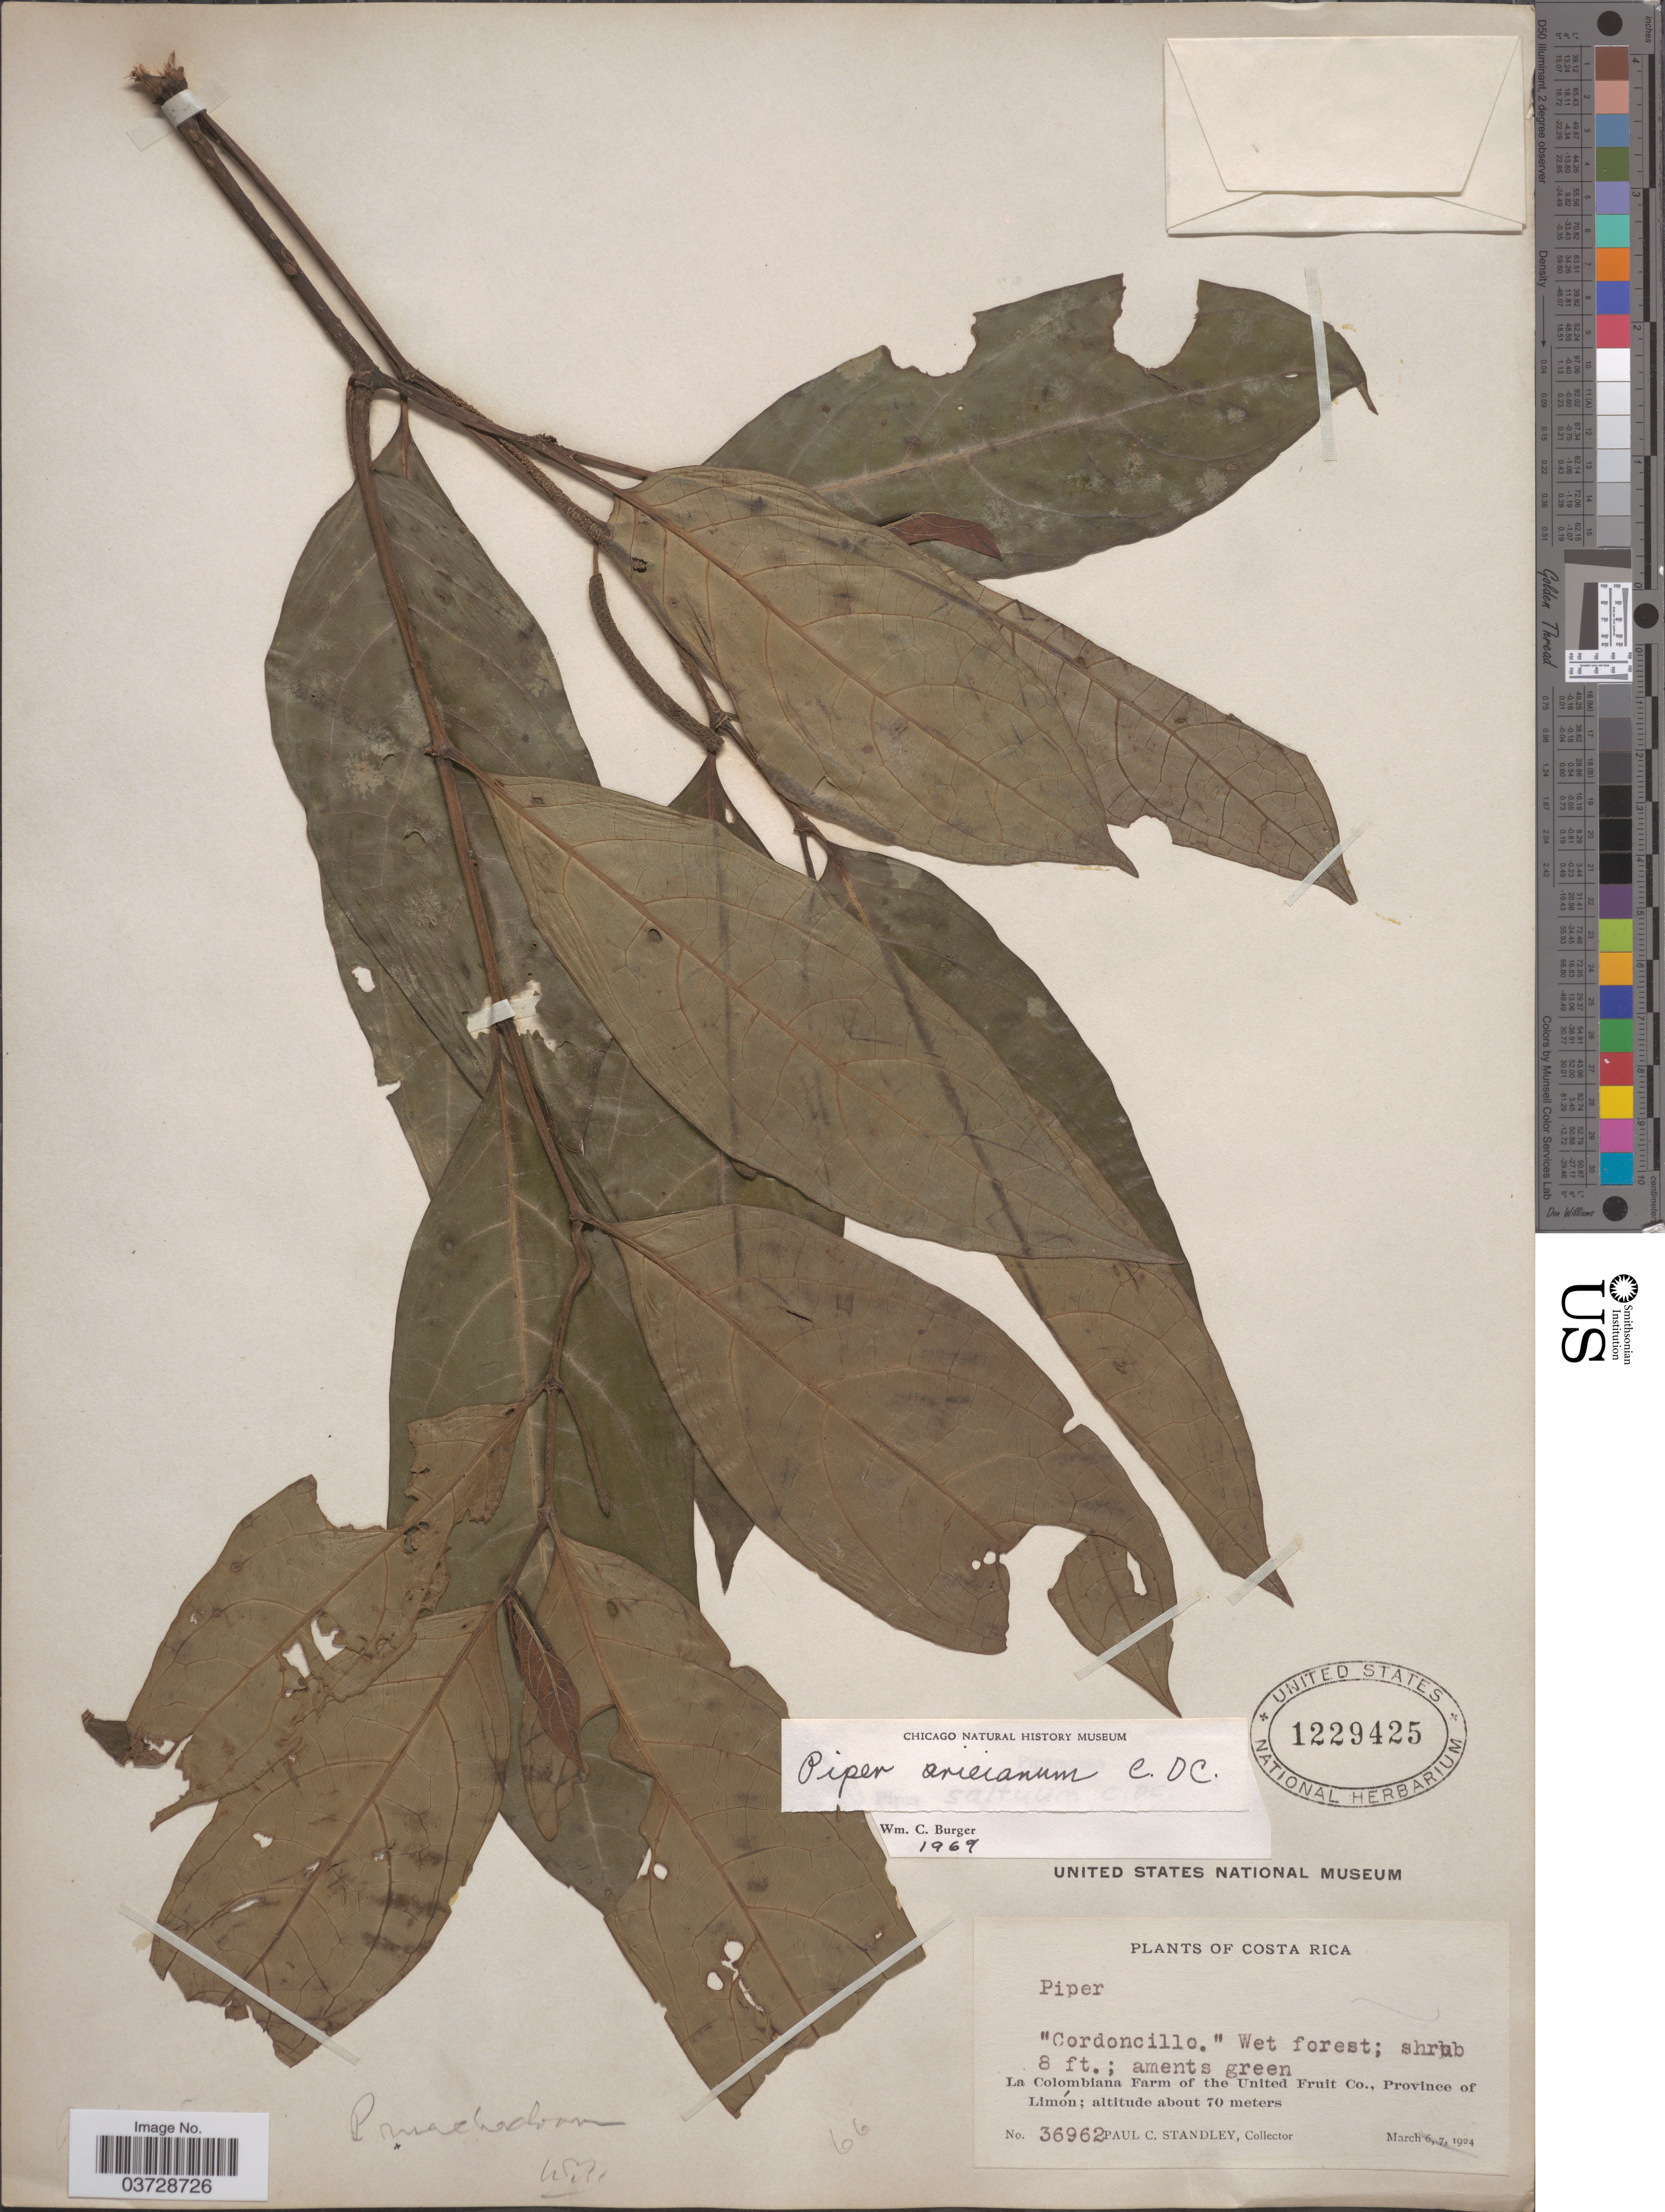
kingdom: Plantae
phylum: Tracheophyta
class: Magnoliopsida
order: Piperales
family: Piperaceae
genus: Piper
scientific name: Piper arieianum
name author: C. DC.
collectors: P. C. Standley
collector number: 36962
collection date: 1924-03-07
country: Costa Rica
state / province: Limón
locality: La Colombiana Farm of the United Fruit Co.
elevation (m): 70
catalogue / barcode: US 1229425